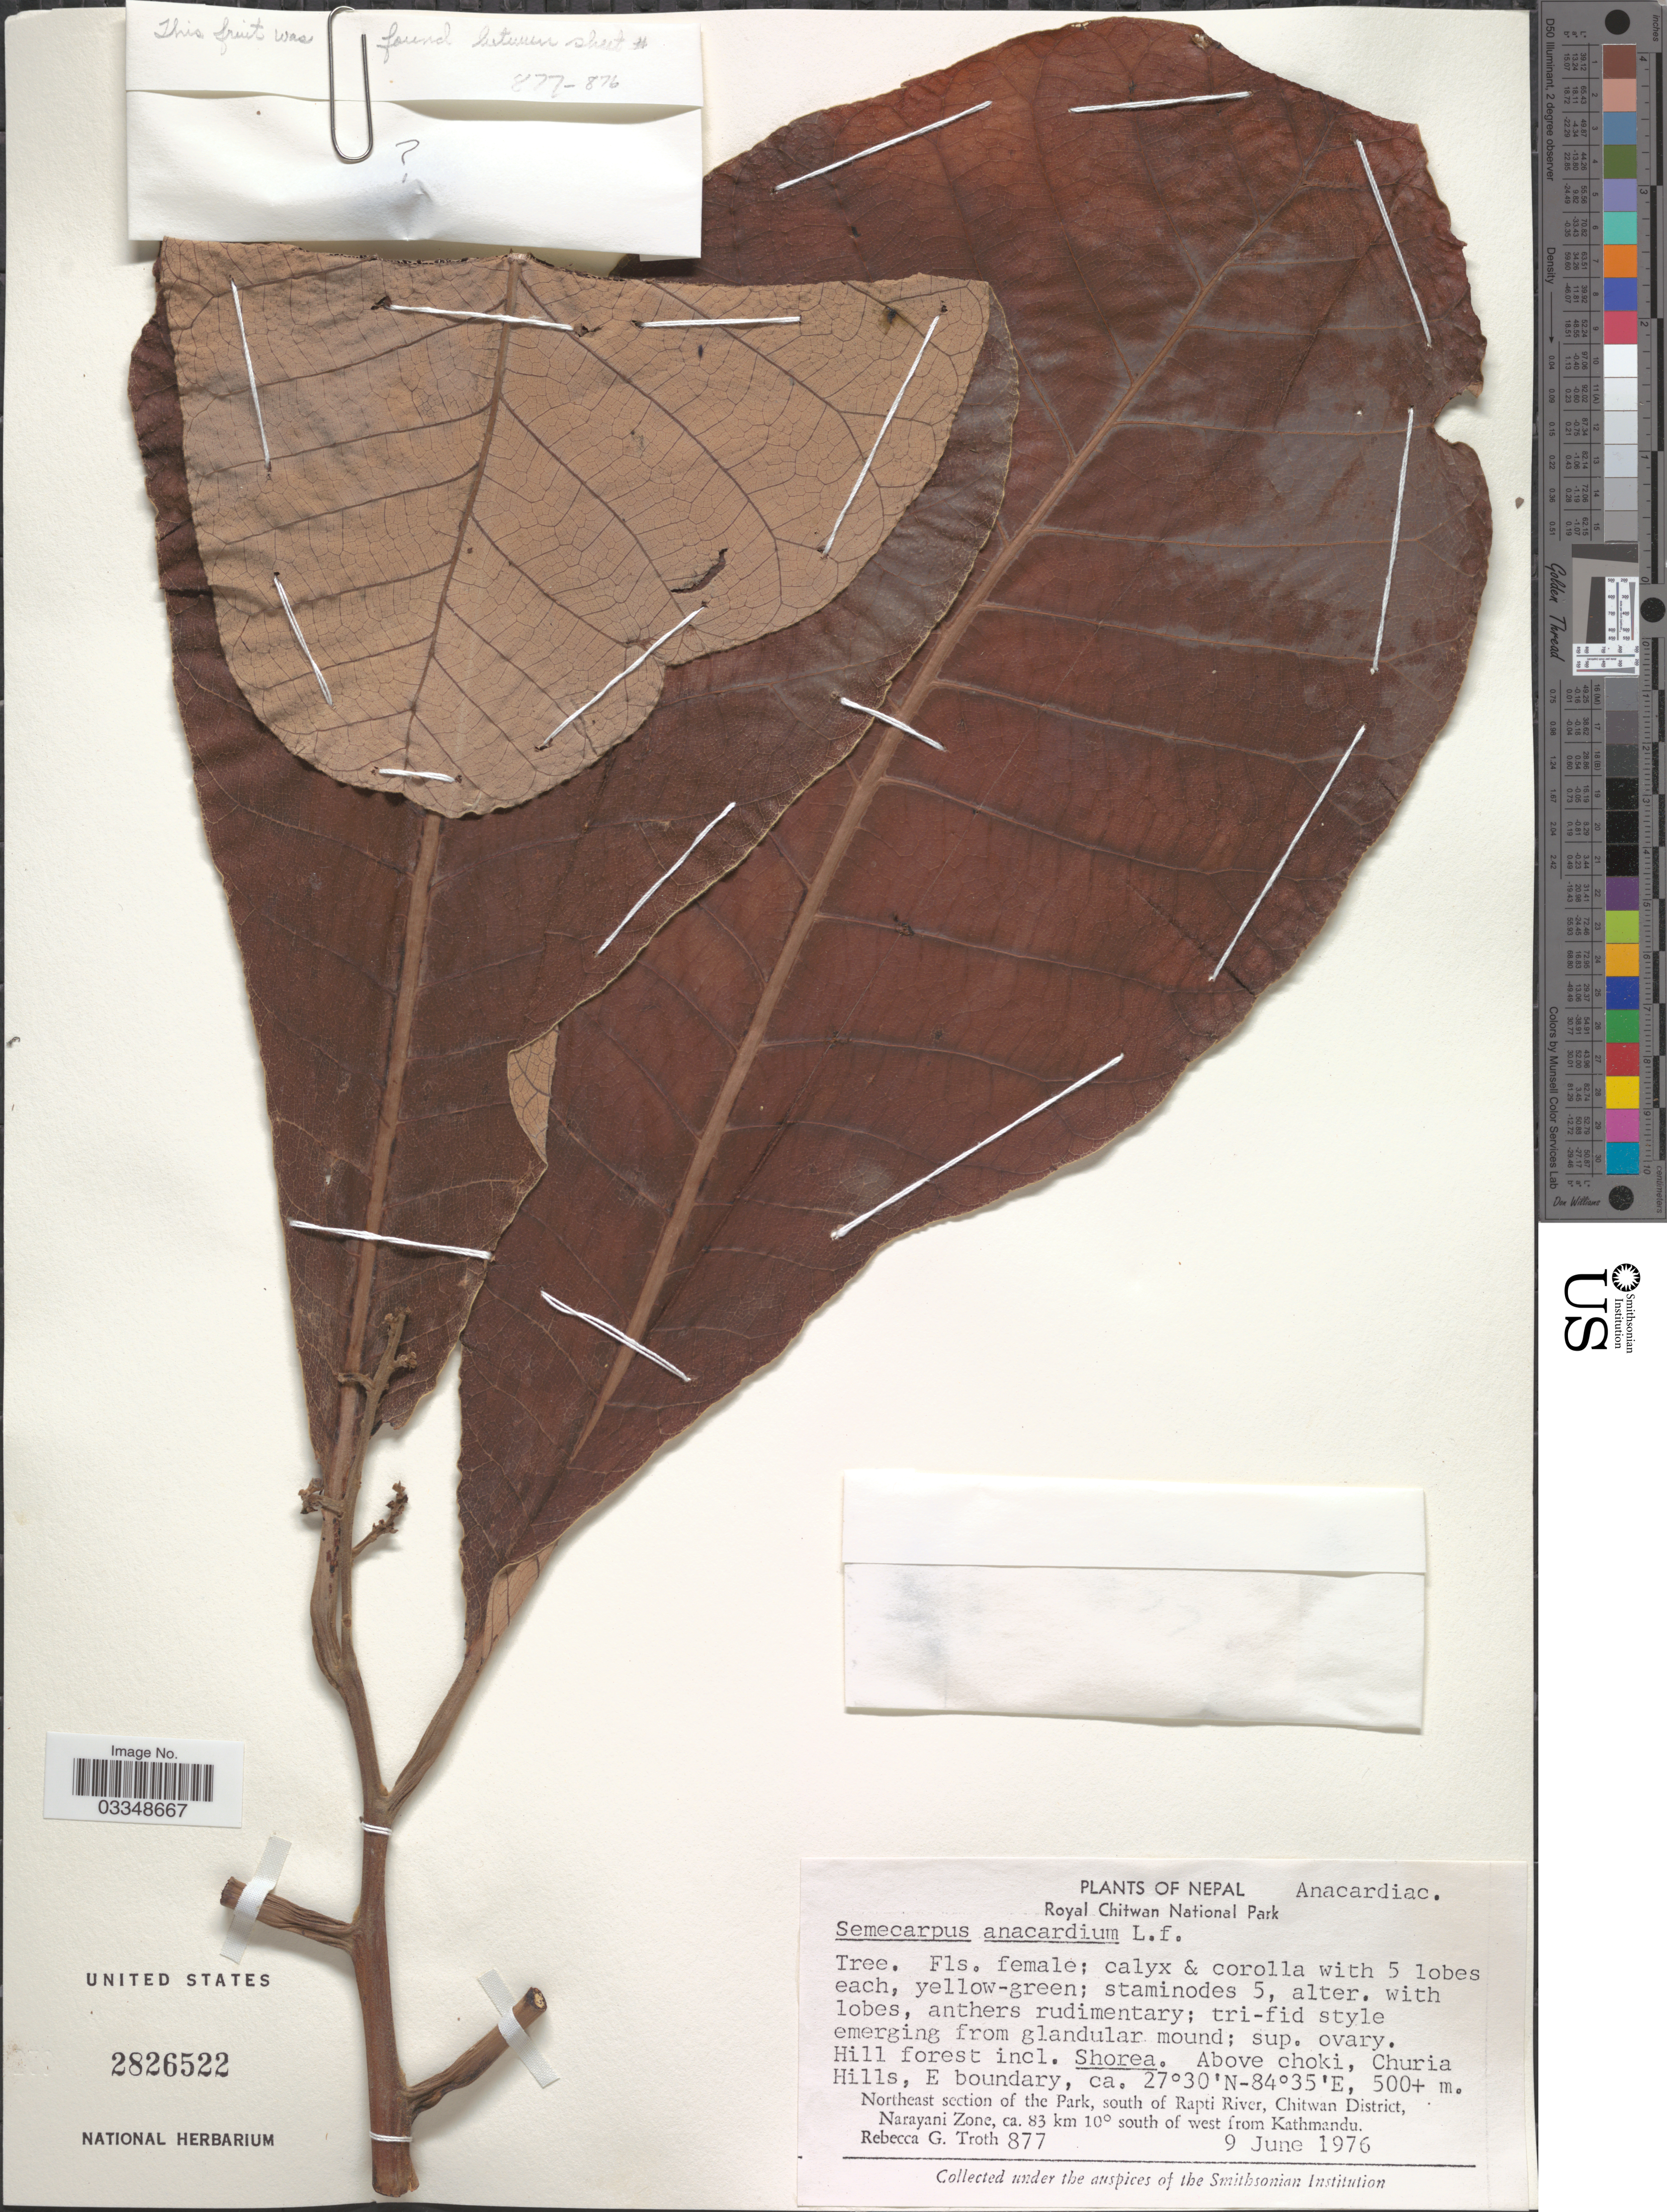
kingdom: Plantae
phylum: Tracheophyta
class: Magnoliopsida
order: Sapindales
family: Anacardiaceae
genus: Semecarpus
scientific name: Semecarpus anacardium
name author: L. f.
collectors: R. Troth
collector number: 877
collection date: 1976-06-09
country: Nepal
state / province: Narayani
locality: Royal Chitwan National Park. Above Choki, Churia Hills, E boundary. Northeast section of the Park, south of Rapti River, Chitwan District, Narayani Zone, ca. 83 km 10° south of west from Kathmandu.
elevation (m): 500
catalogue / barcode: US 2826522